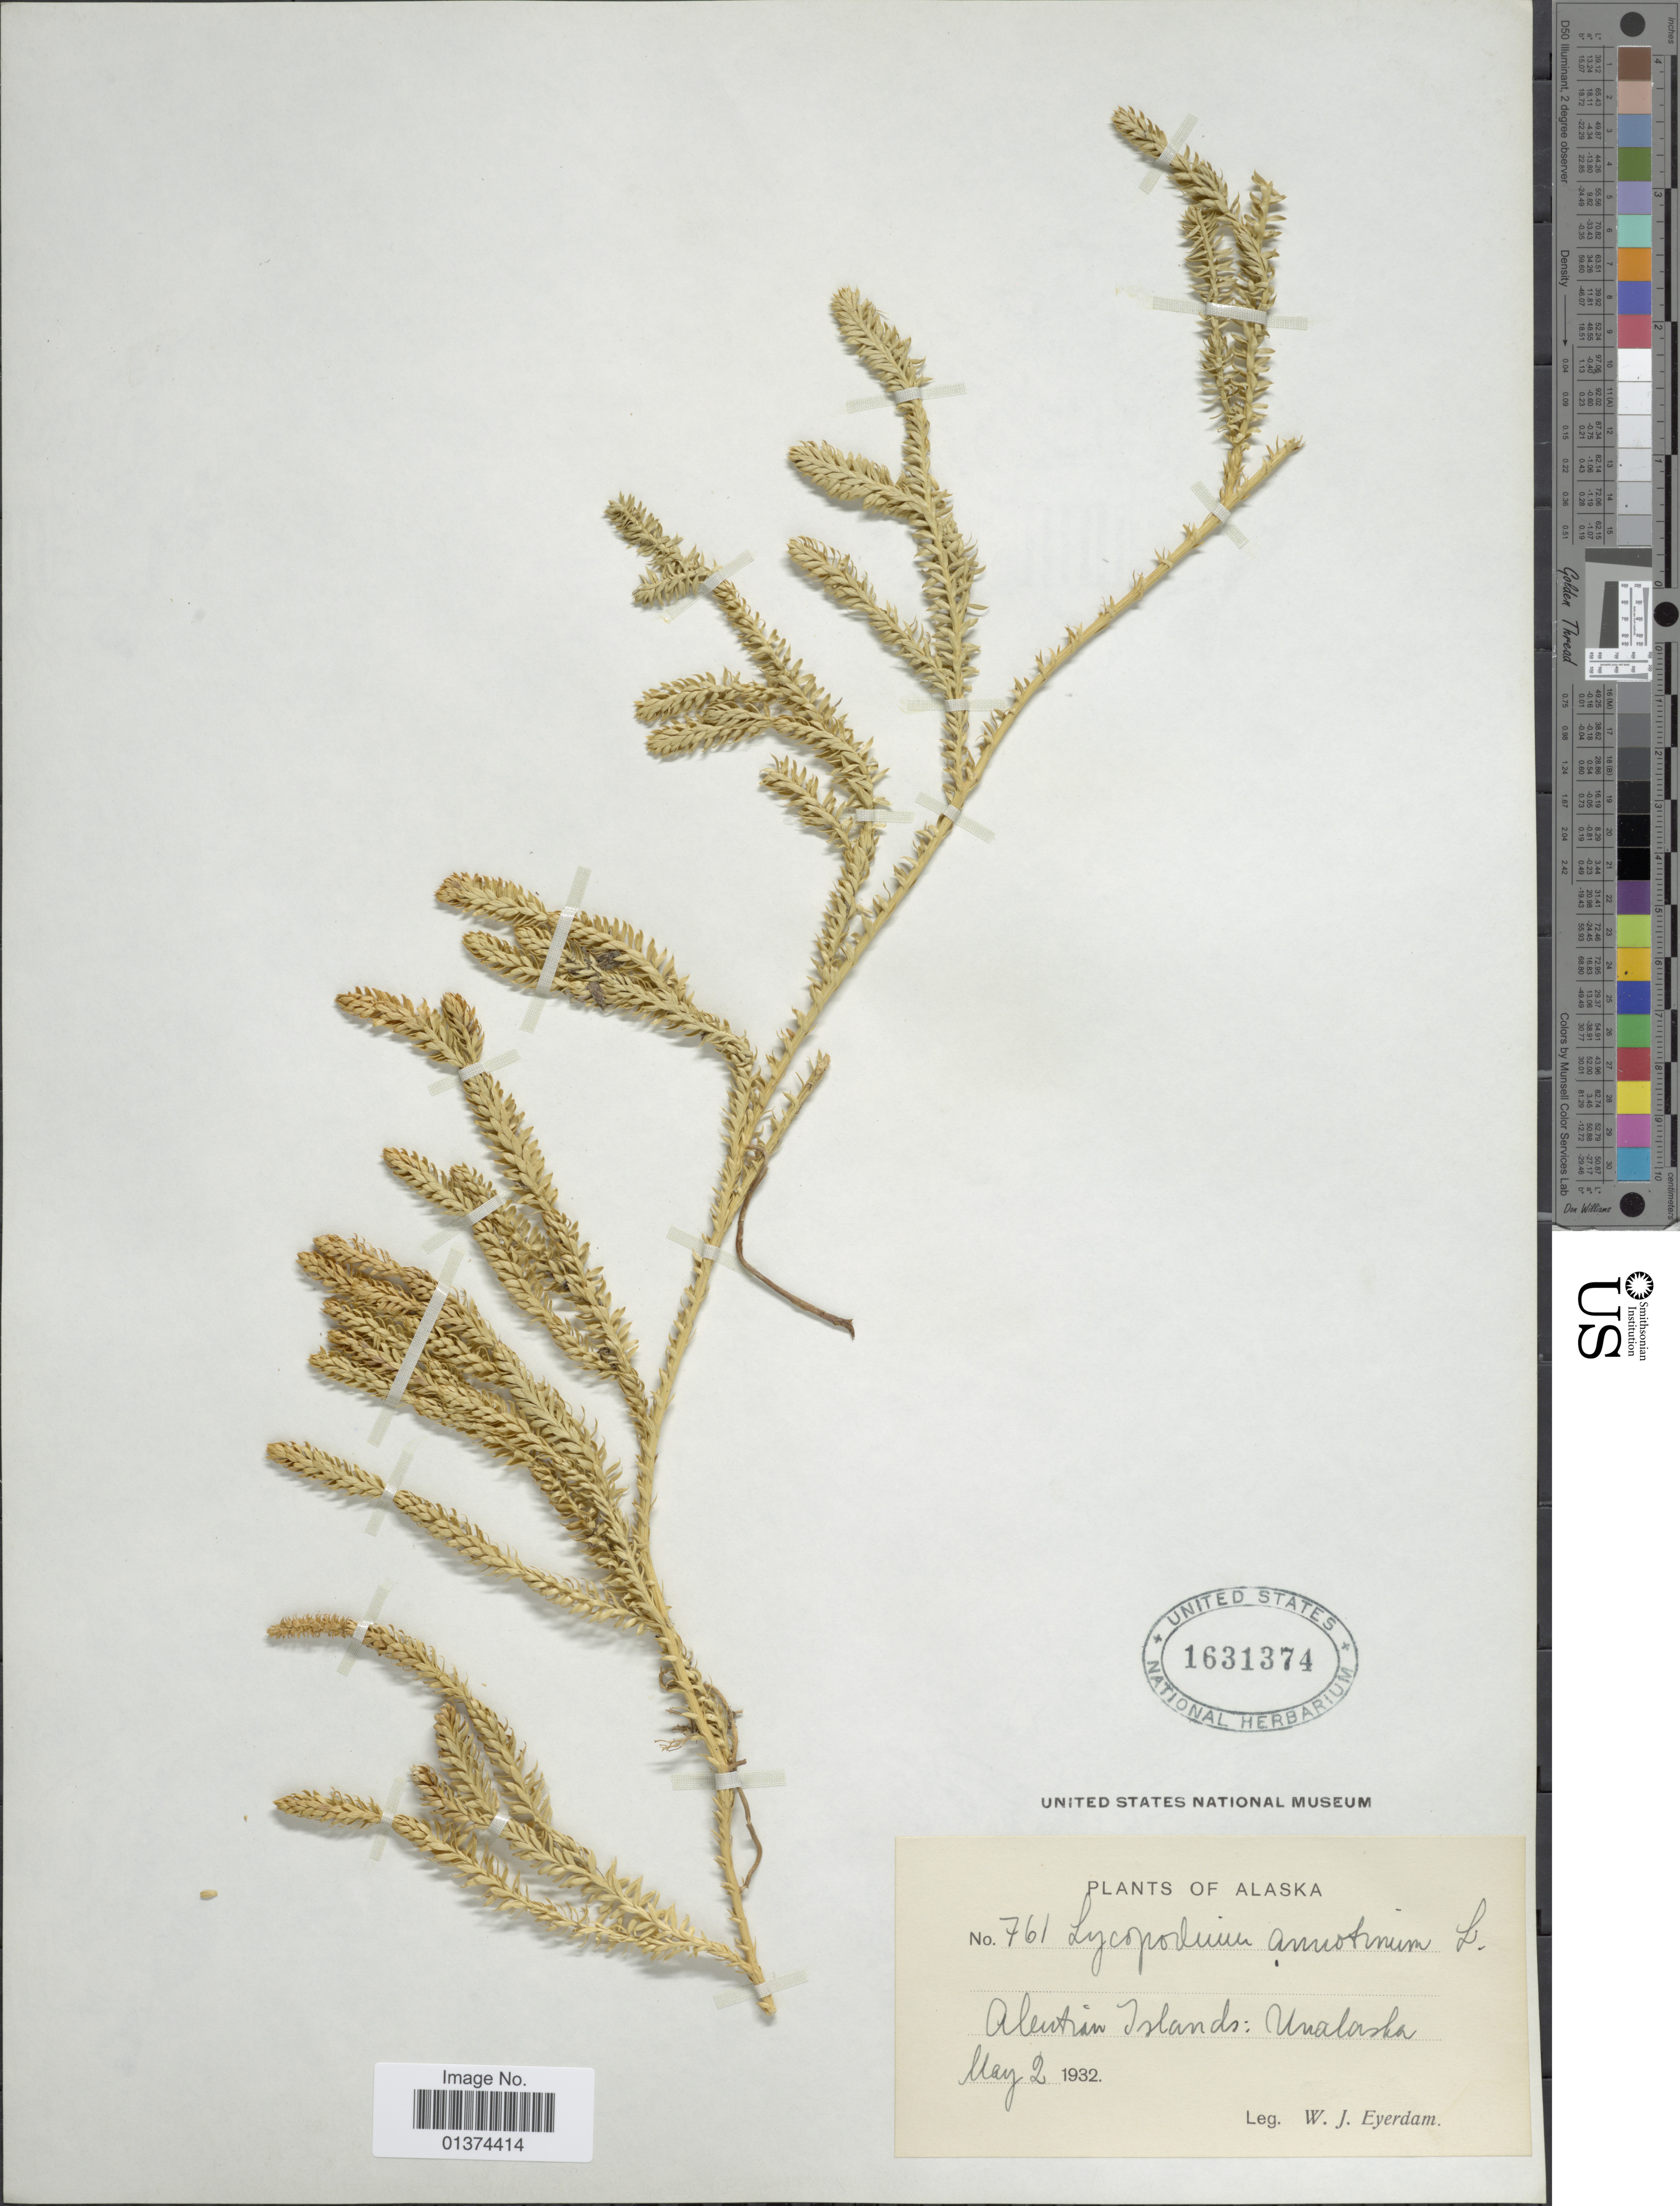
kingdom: Plantae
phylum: Tracheophyta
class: Lycopodiopsida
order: Lycopodiales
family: Lycopodiaceae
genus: Spinulum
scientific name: Spinulum annotinum subsp. annotinum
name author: (L.) A. Haines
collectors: W. J. Eyerdam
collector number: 761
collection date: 1932-05-02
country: United States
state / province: Alaska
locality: Aleutian Islands: Unalaska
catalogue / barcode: US 1631374